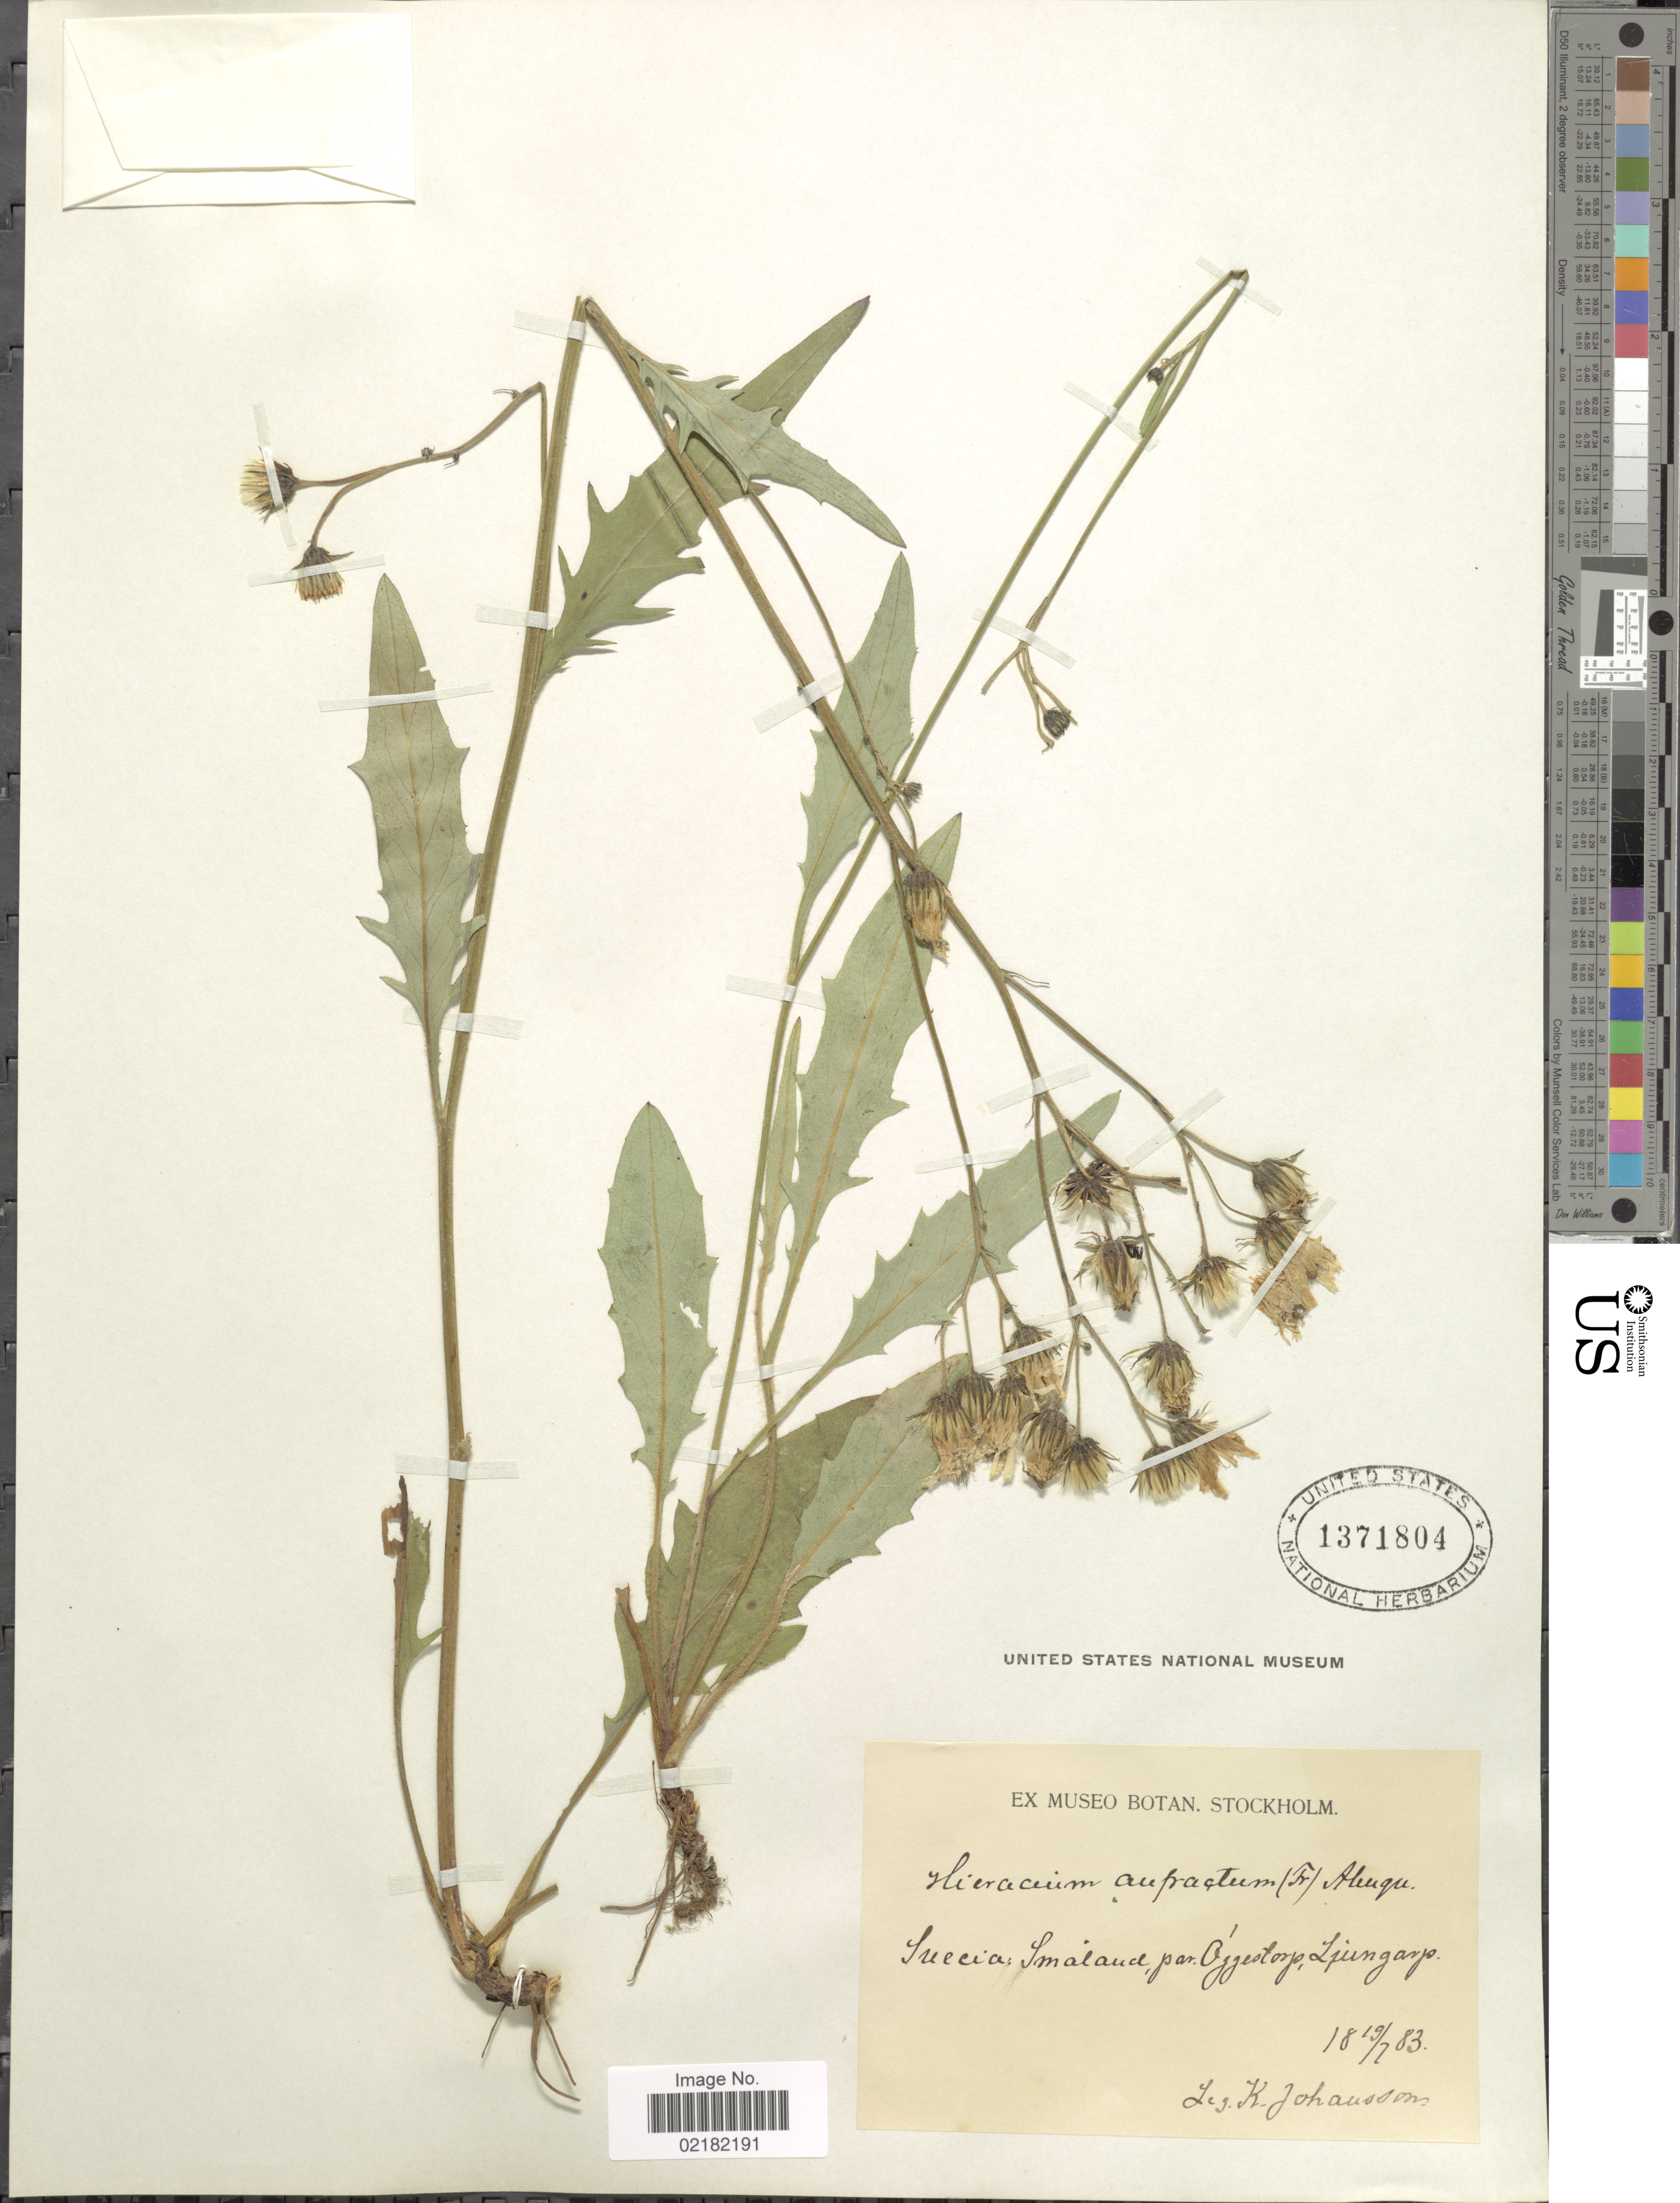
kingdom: Plantae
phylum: Tracheophyta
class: Magnoliopsida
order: Asterales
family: Asteraceae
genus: Hieracium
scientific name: Hieracium lachenalii subsp. anfractum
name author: (Fr.) Zahn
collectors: K. Johansson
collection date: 1883-07-19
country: Sweden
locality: Småland, par. Öggestorp, Ljungarp.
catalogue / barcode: US 1371804